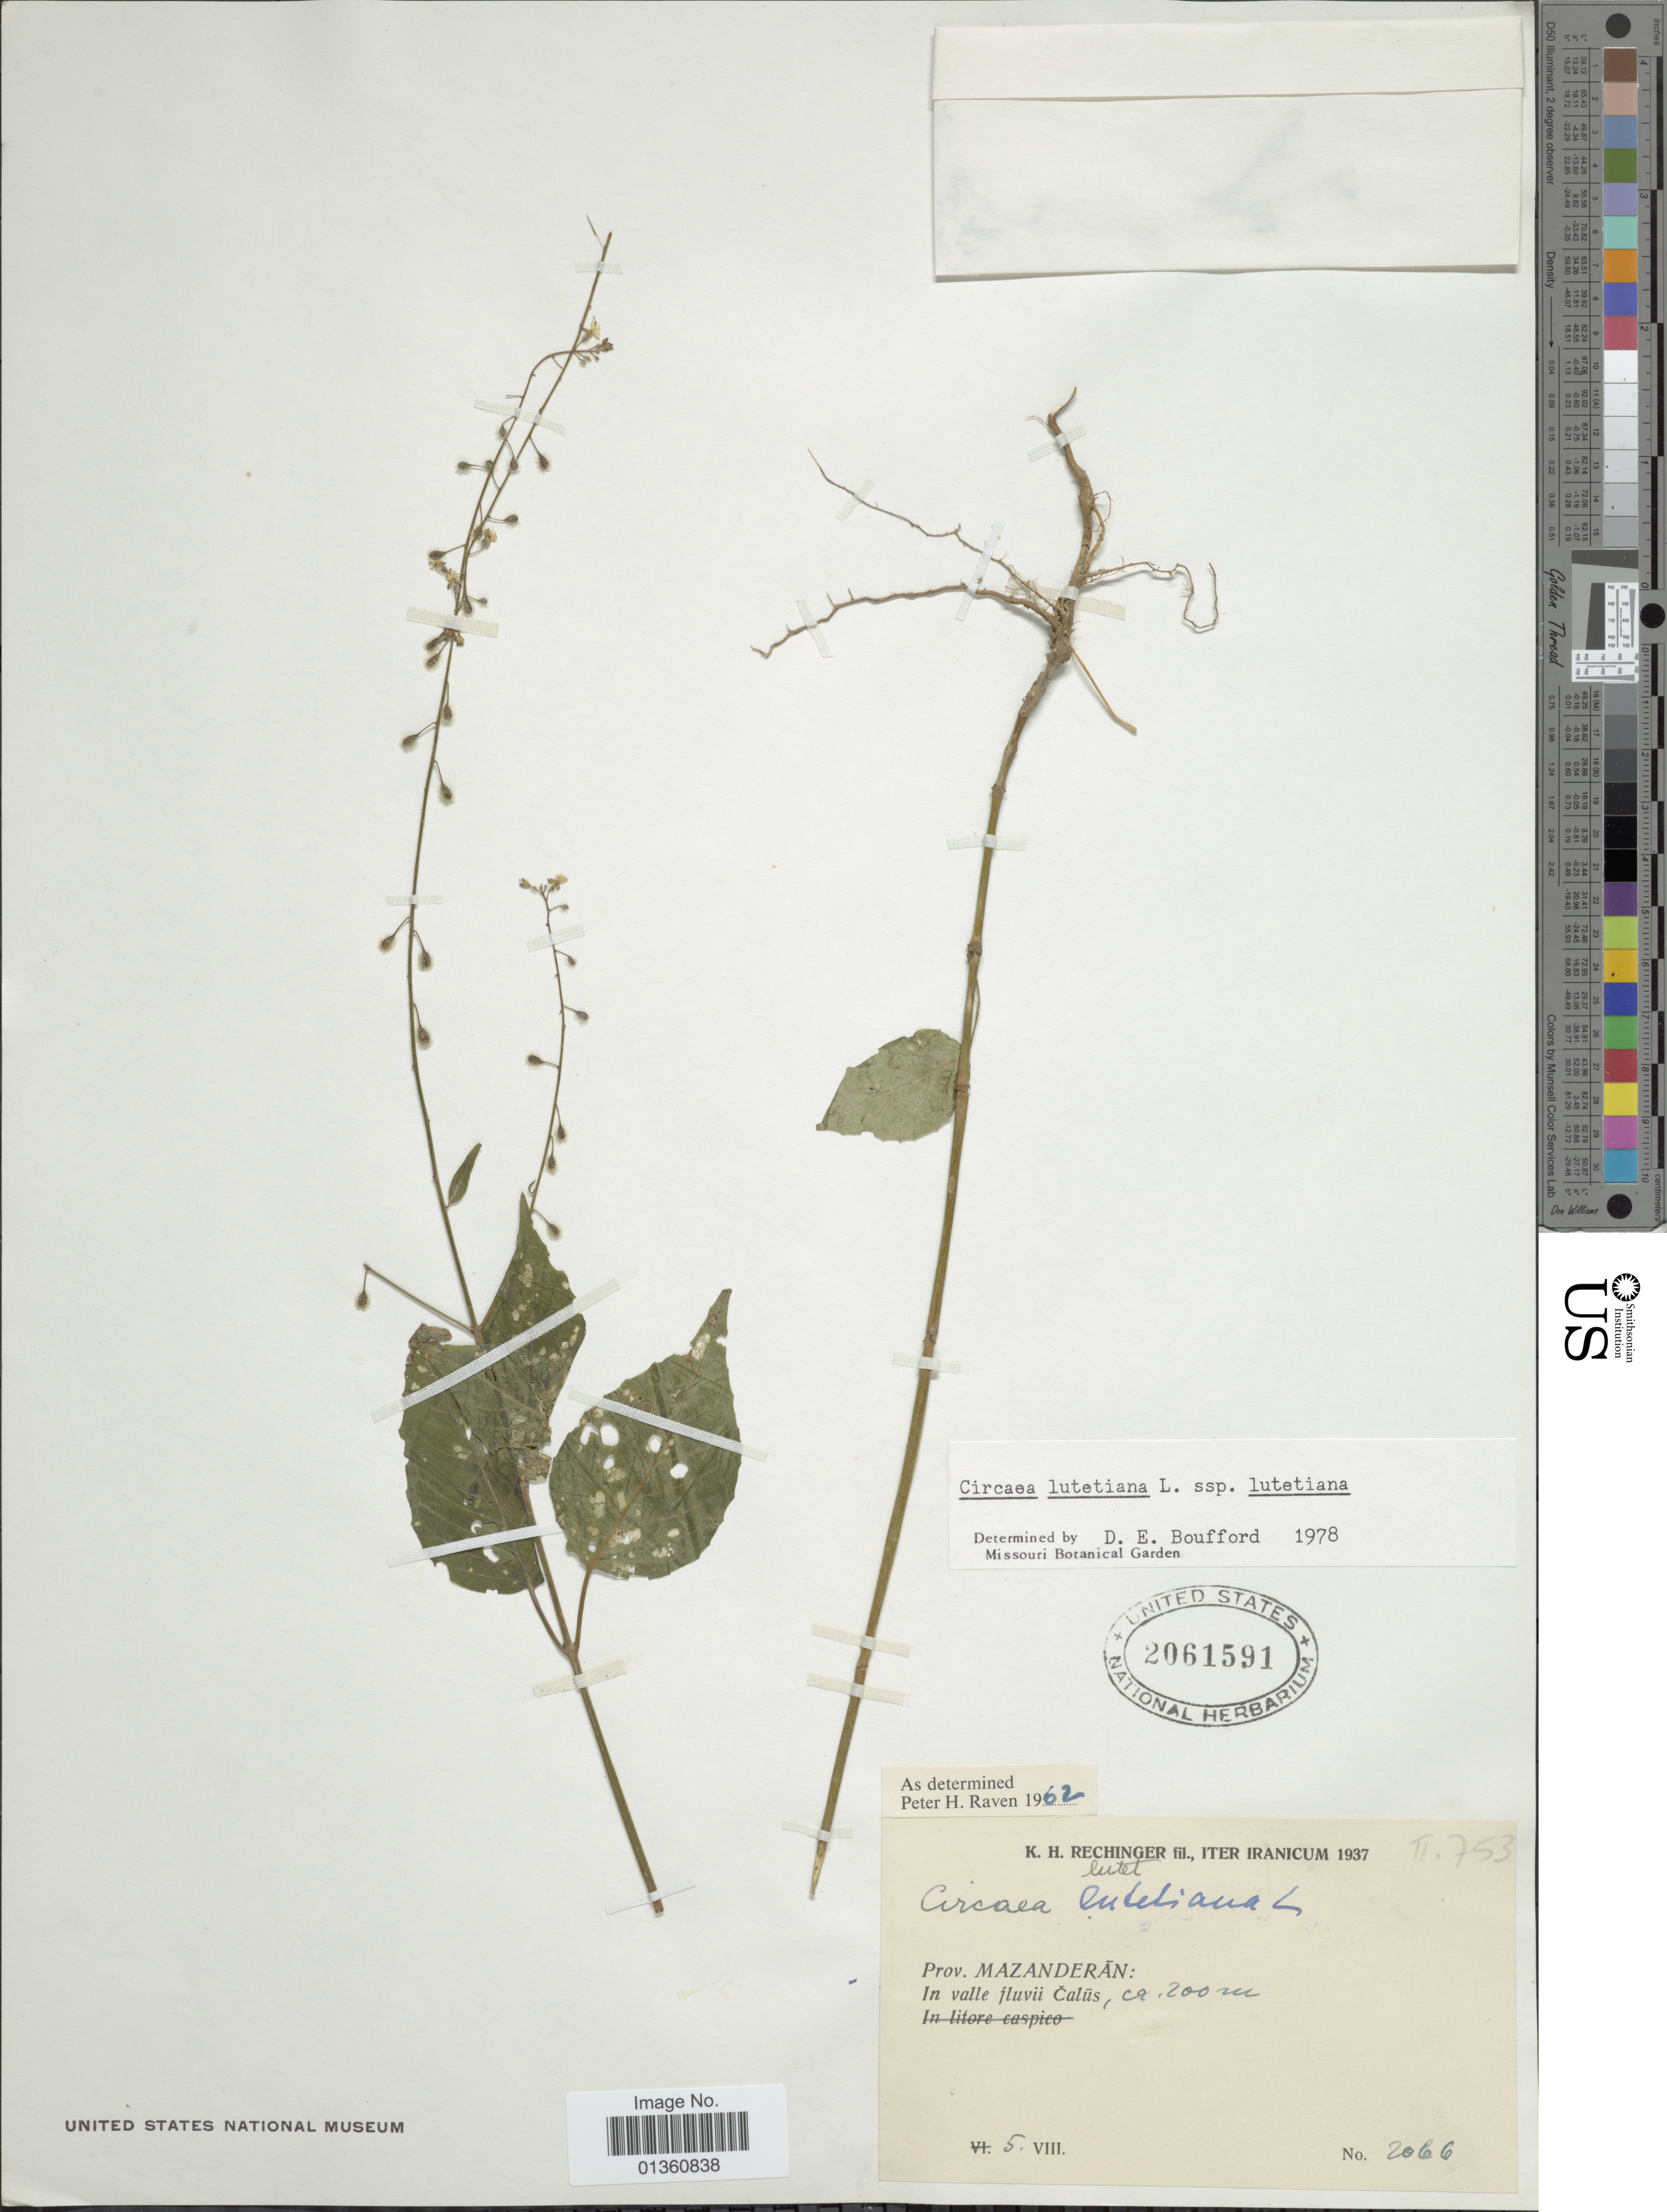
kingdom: Plantae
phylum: Tracheophyta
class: Magnoliopsida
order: Myrtales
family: Onagraceae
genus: Circaea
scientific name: Circaea lutetiana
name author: L.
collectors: K. H. Rechinger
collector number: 2066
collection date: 1937-08-05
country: Iran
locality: Prov. Mazanderan, in valle fluvii Calüs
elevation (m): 200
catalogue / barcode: US 2061591